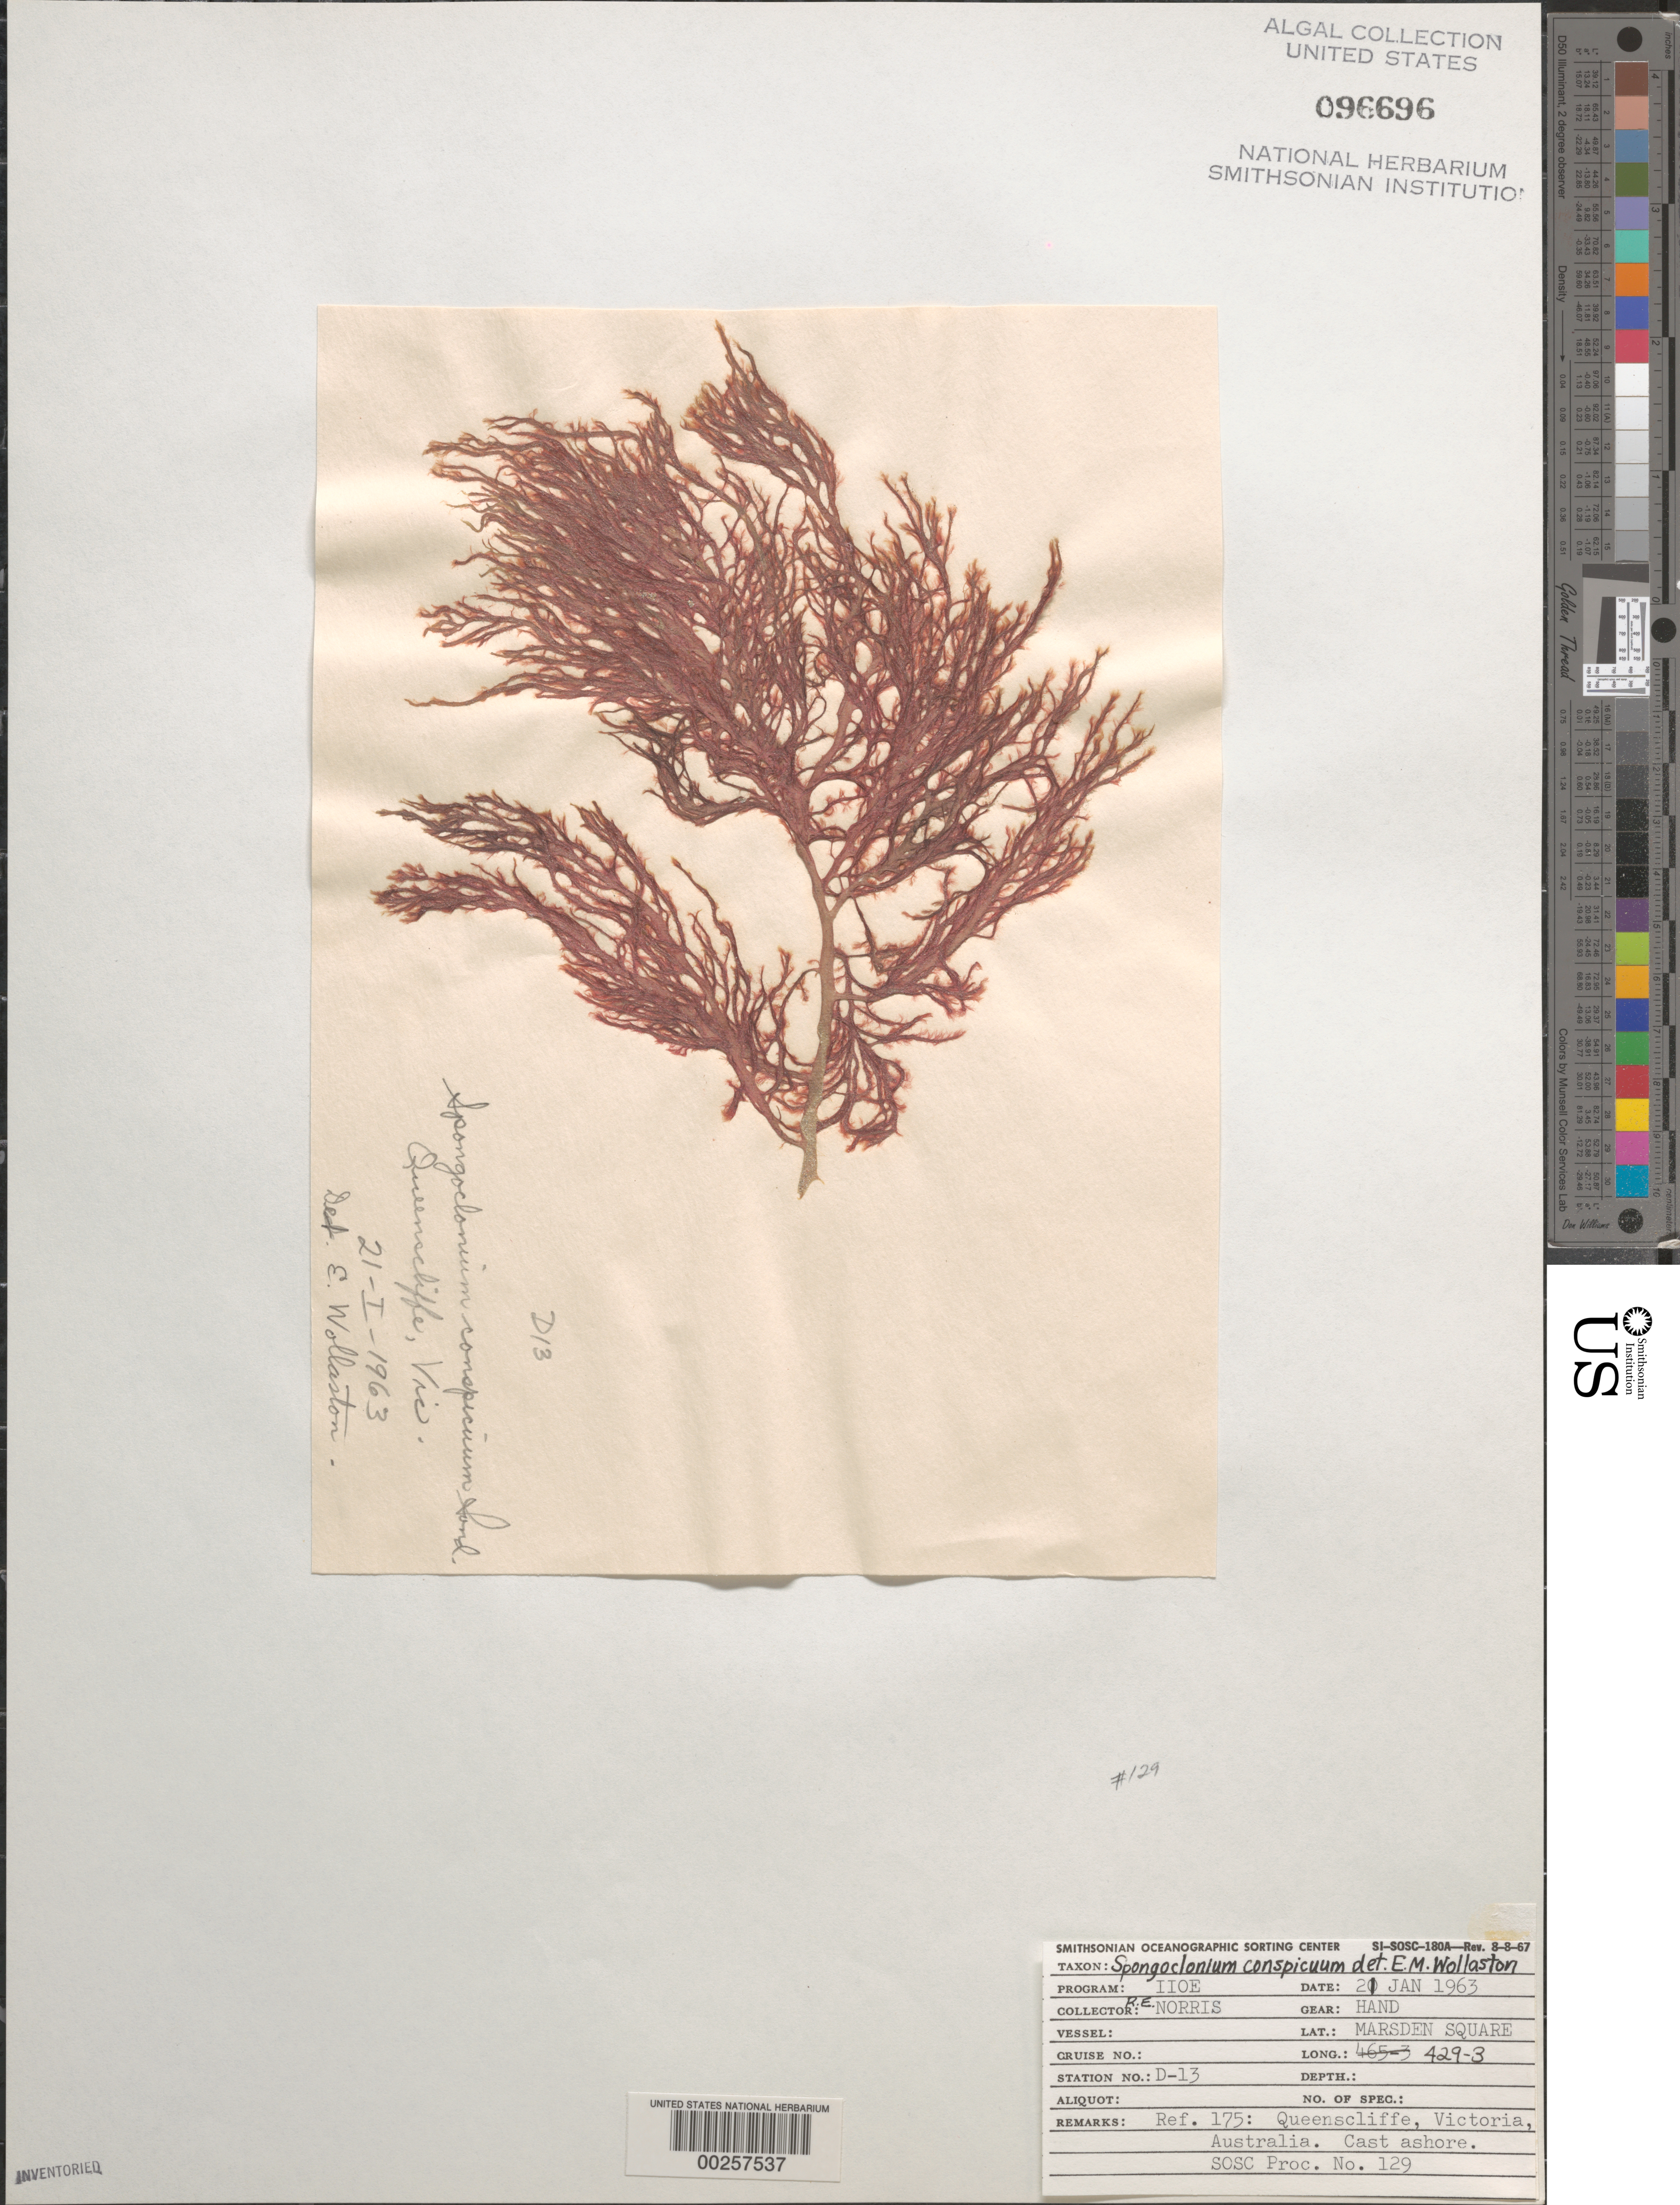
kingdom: Plantae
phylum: Rhodophyta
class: Florideophyceae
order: Ceramiales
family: Wrangeliaceae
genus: Spongoclonium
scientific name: Spongoclonium conspicuum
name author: O.G. Sond.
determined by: Wollaston, E. M.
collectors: R. E. Norris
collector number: Station D-13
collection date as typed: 21 Jan 1963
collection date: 1963-01-21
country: Australia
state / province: Victoria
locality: Queenscliffe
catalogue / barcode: US 96696